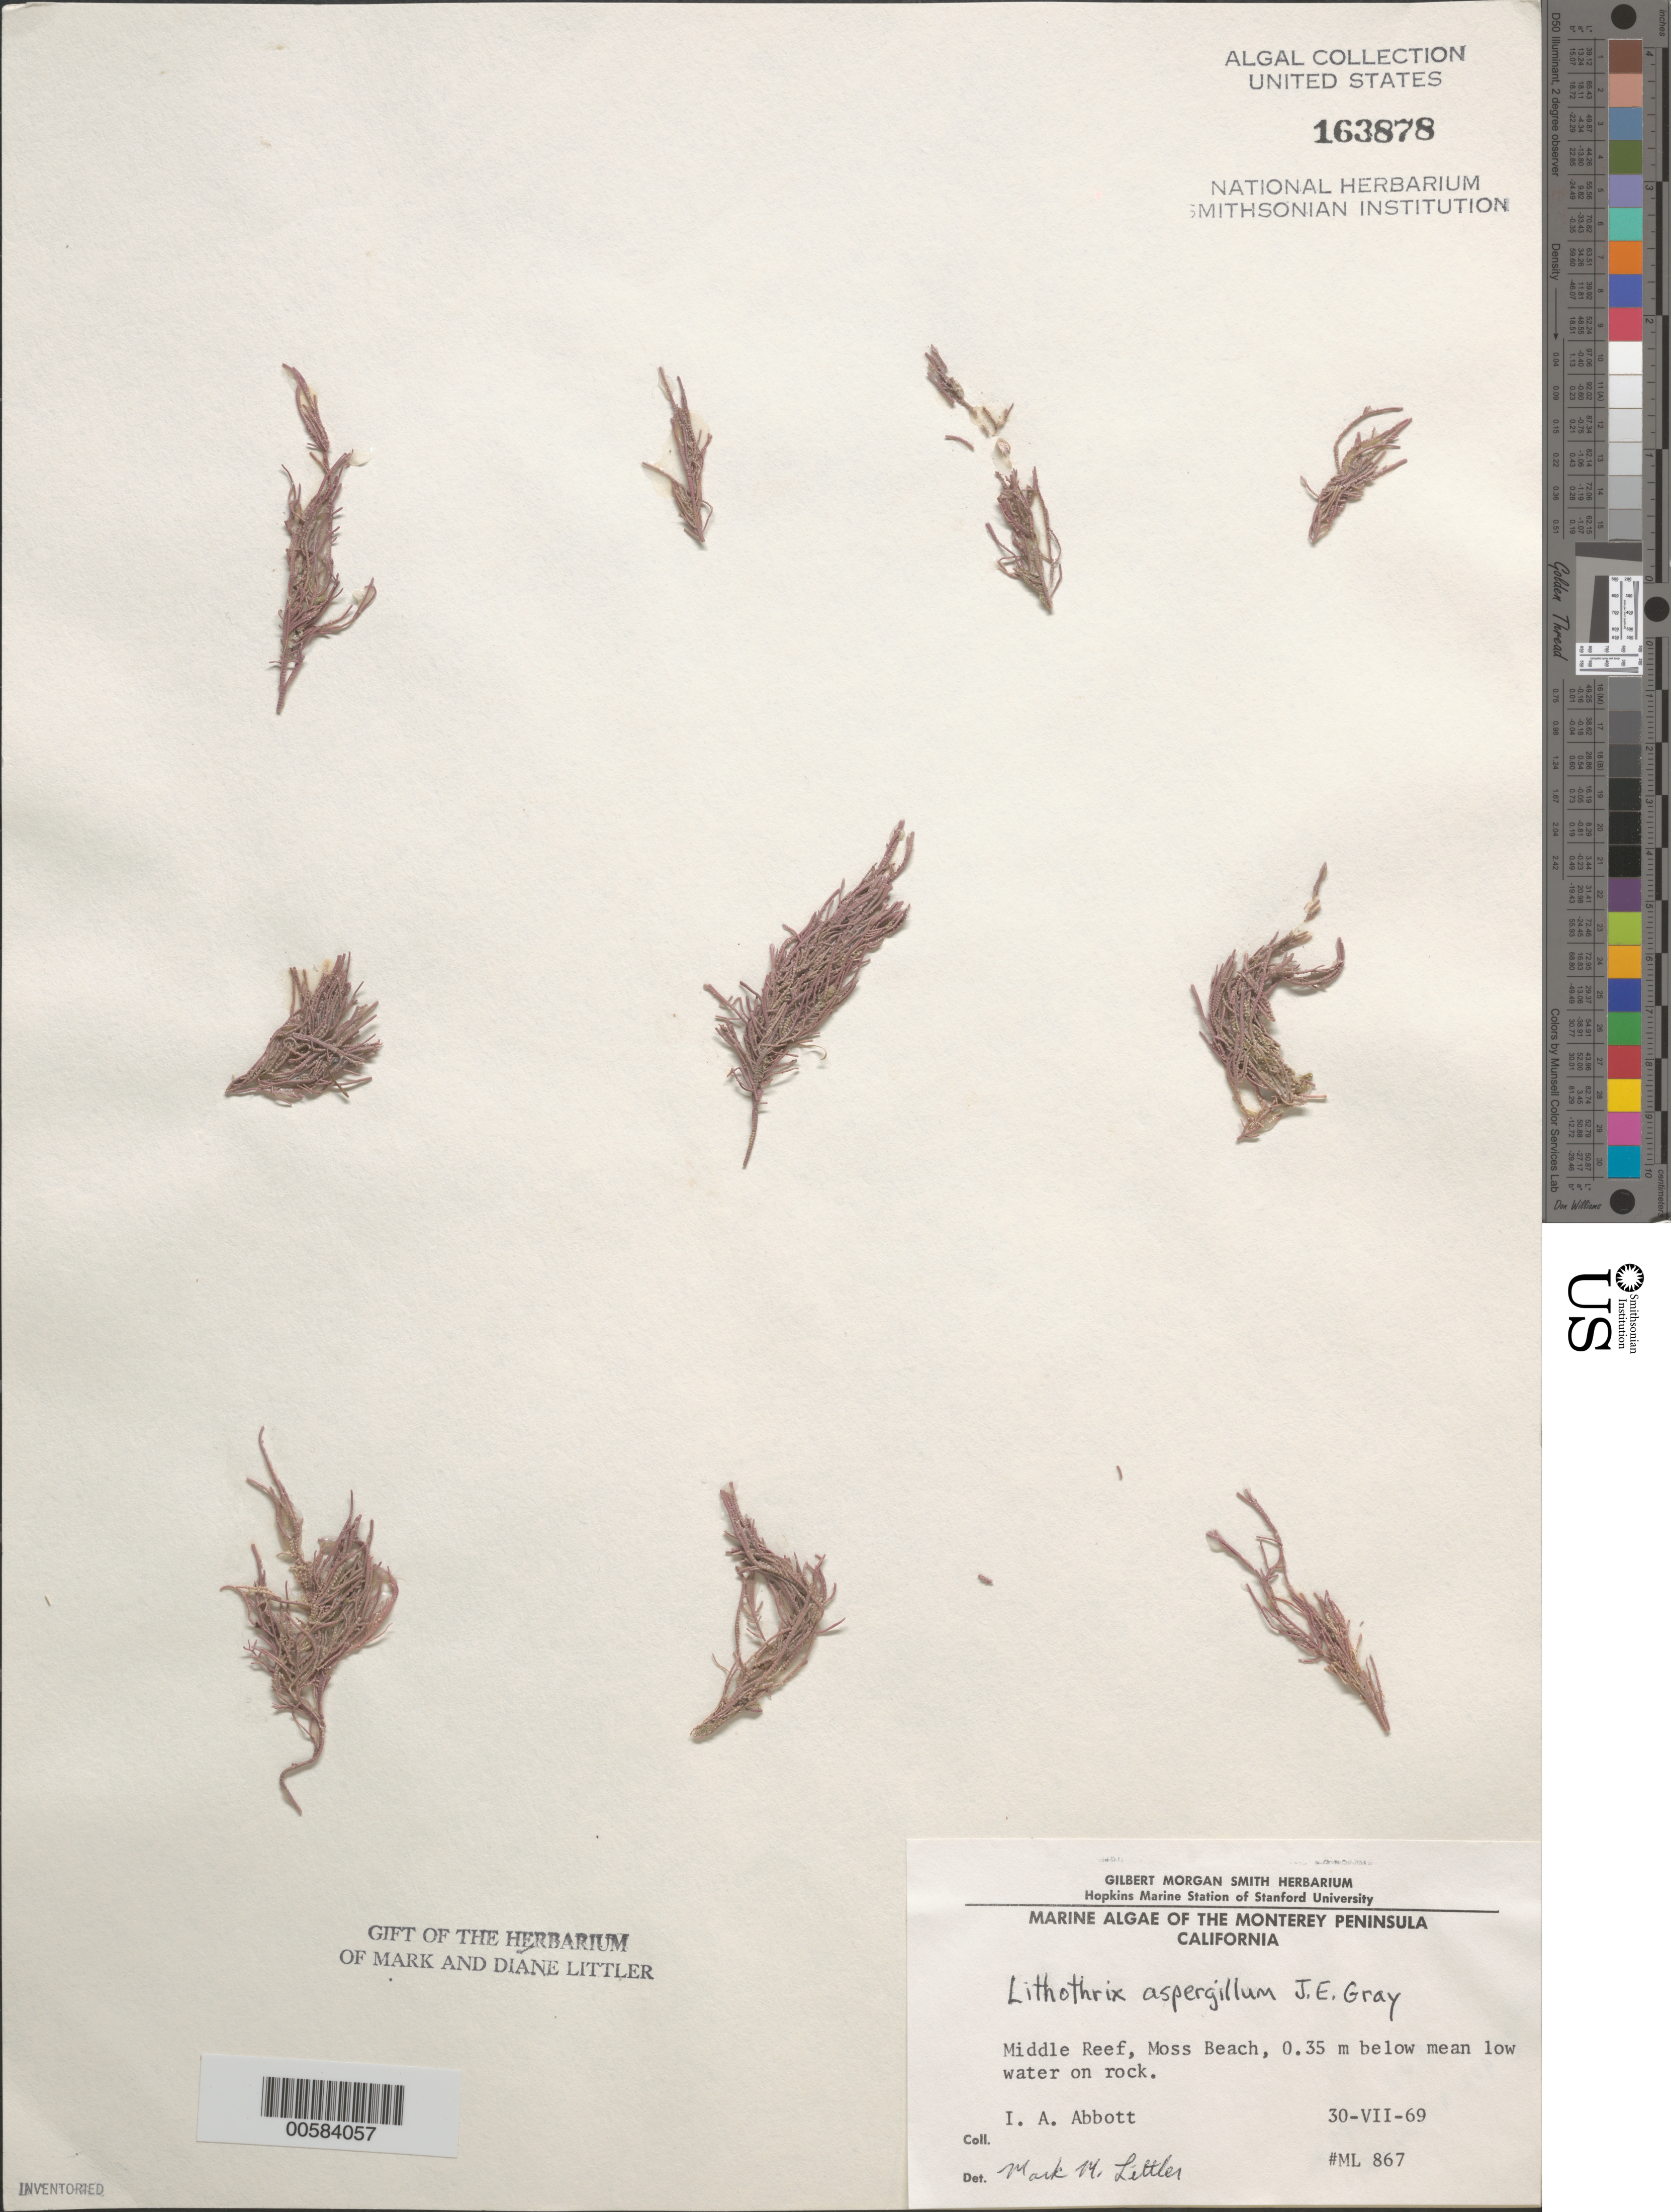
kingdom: Plantae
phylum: Rhodophyta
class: Florideophyceae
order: Corallinales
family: Lithophyllaceae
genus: Lithothrix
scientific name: Lithothrix aspergillum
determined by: Littler, M. M.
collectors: I. A. Abbott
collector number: ML 867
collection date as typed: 30 Jul 1969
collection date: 1969-07-30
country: United States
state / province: California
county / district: Monterey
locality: Middle Reef of Moss Beach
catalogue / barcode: US 163878